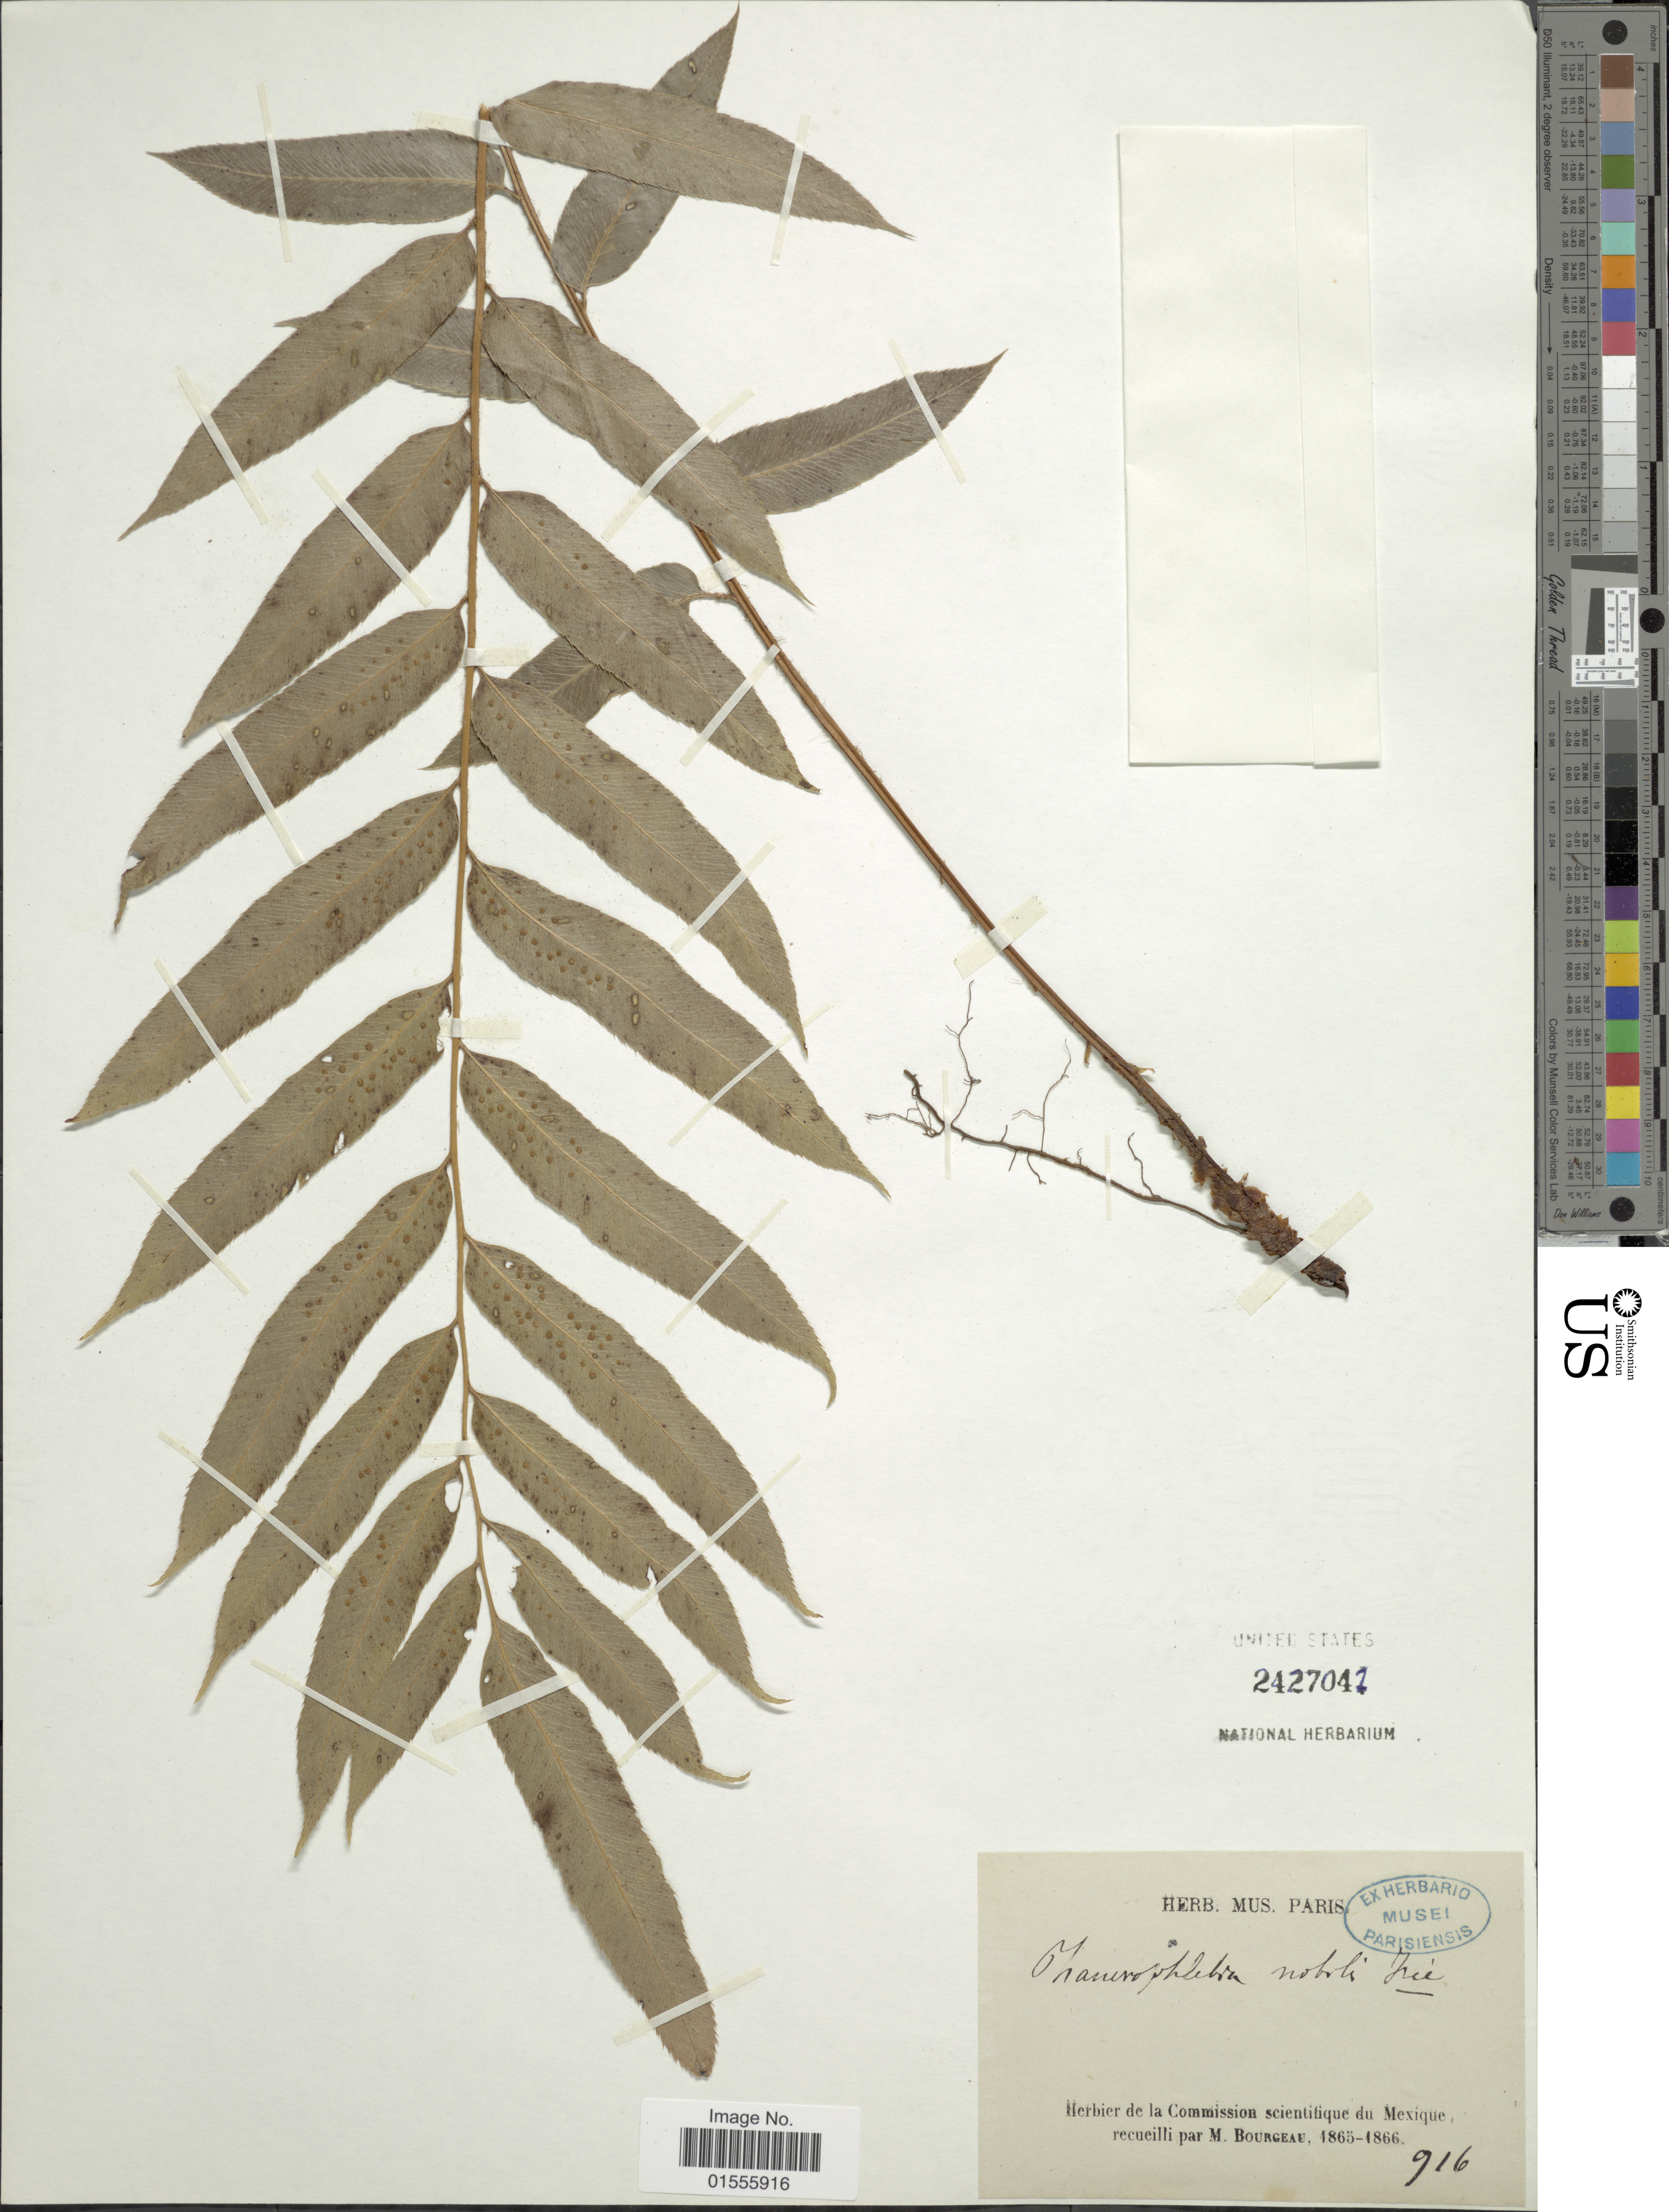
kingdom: Plantae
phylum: Tracheophyta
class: Polypodiopsida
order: Polypodiales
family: Dryopteridaceae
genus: Phanerophlebia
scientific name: Phanerophlebia nobilis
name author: (Schltdl. & Cham.) C. Presl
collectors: M. Bourgeau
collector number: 916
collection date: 1865/1866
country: Mexico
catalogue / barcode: US 2427041